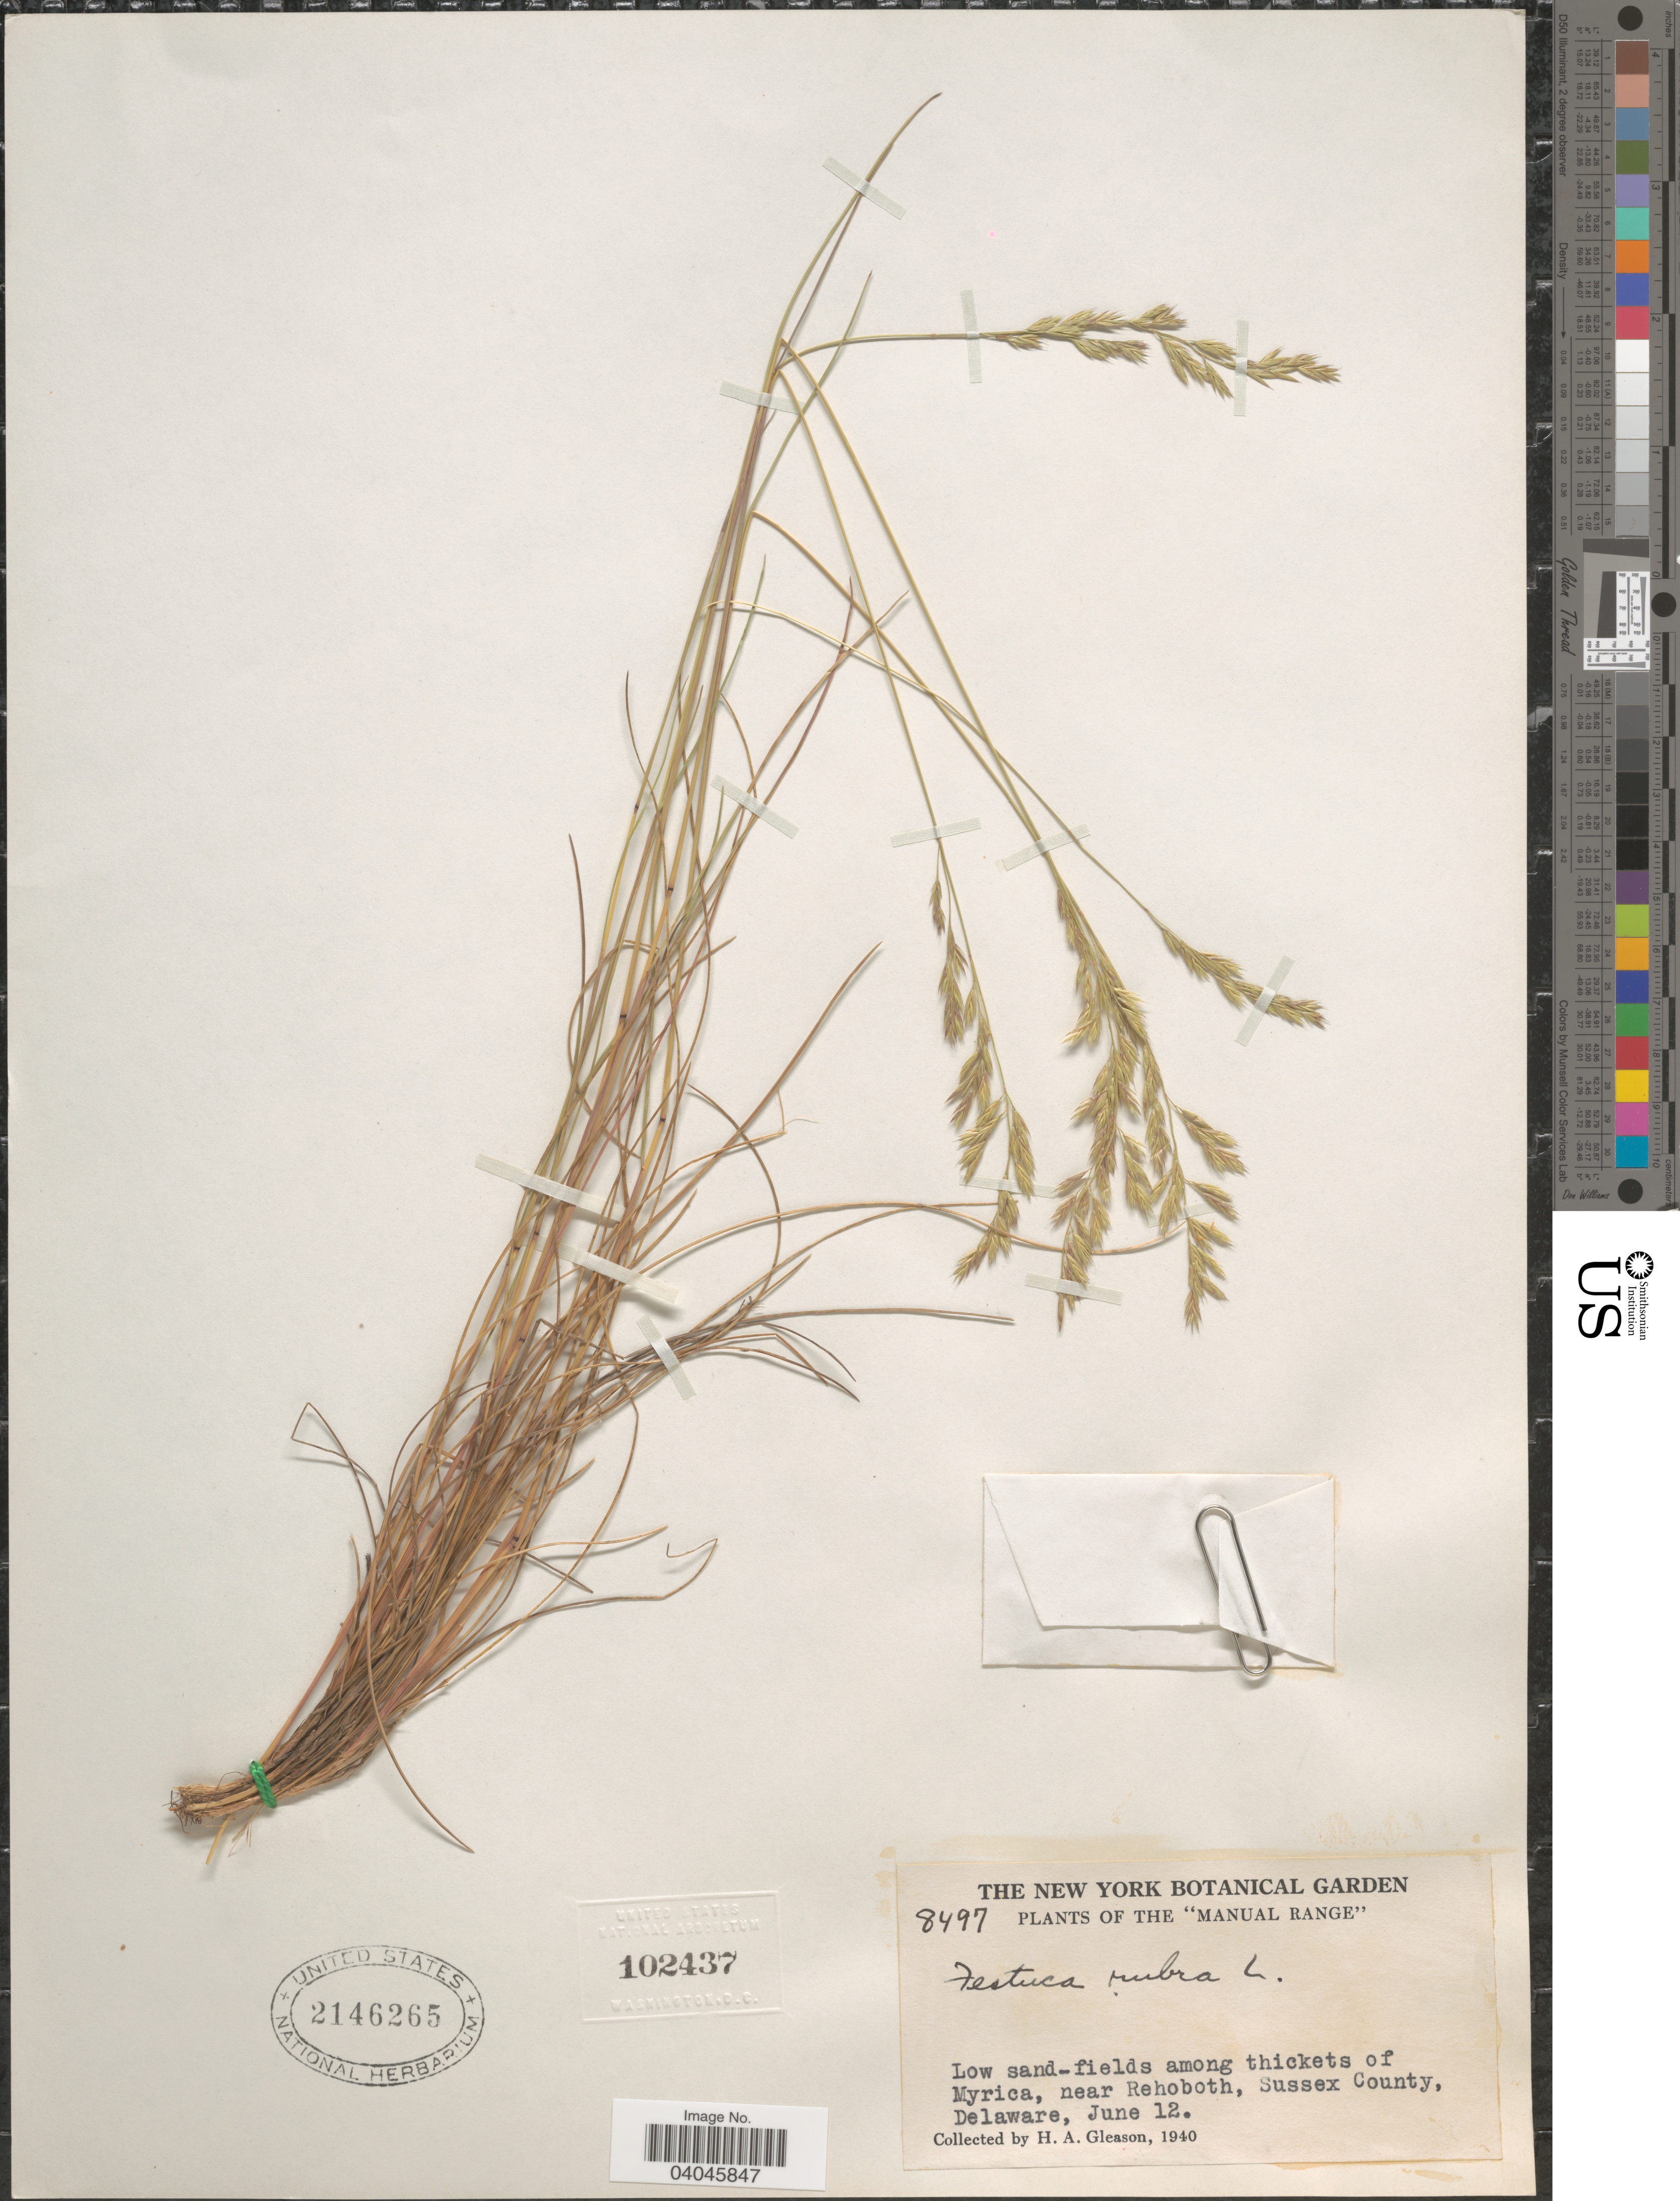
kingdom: Plantae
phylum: Tracheophyta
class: Liliopsida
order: Poales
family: Poaceae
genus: Festuca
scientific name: Festuca rubra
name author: L.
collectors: H. A. Gleason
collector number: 8497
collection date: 1940-06-12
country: United States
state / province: Delaware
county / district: Sussex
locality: The "Manual Range". Low sand-fields among thickets of Myrica, near Rehoboth, Sussex County.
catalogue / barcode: US 2146265